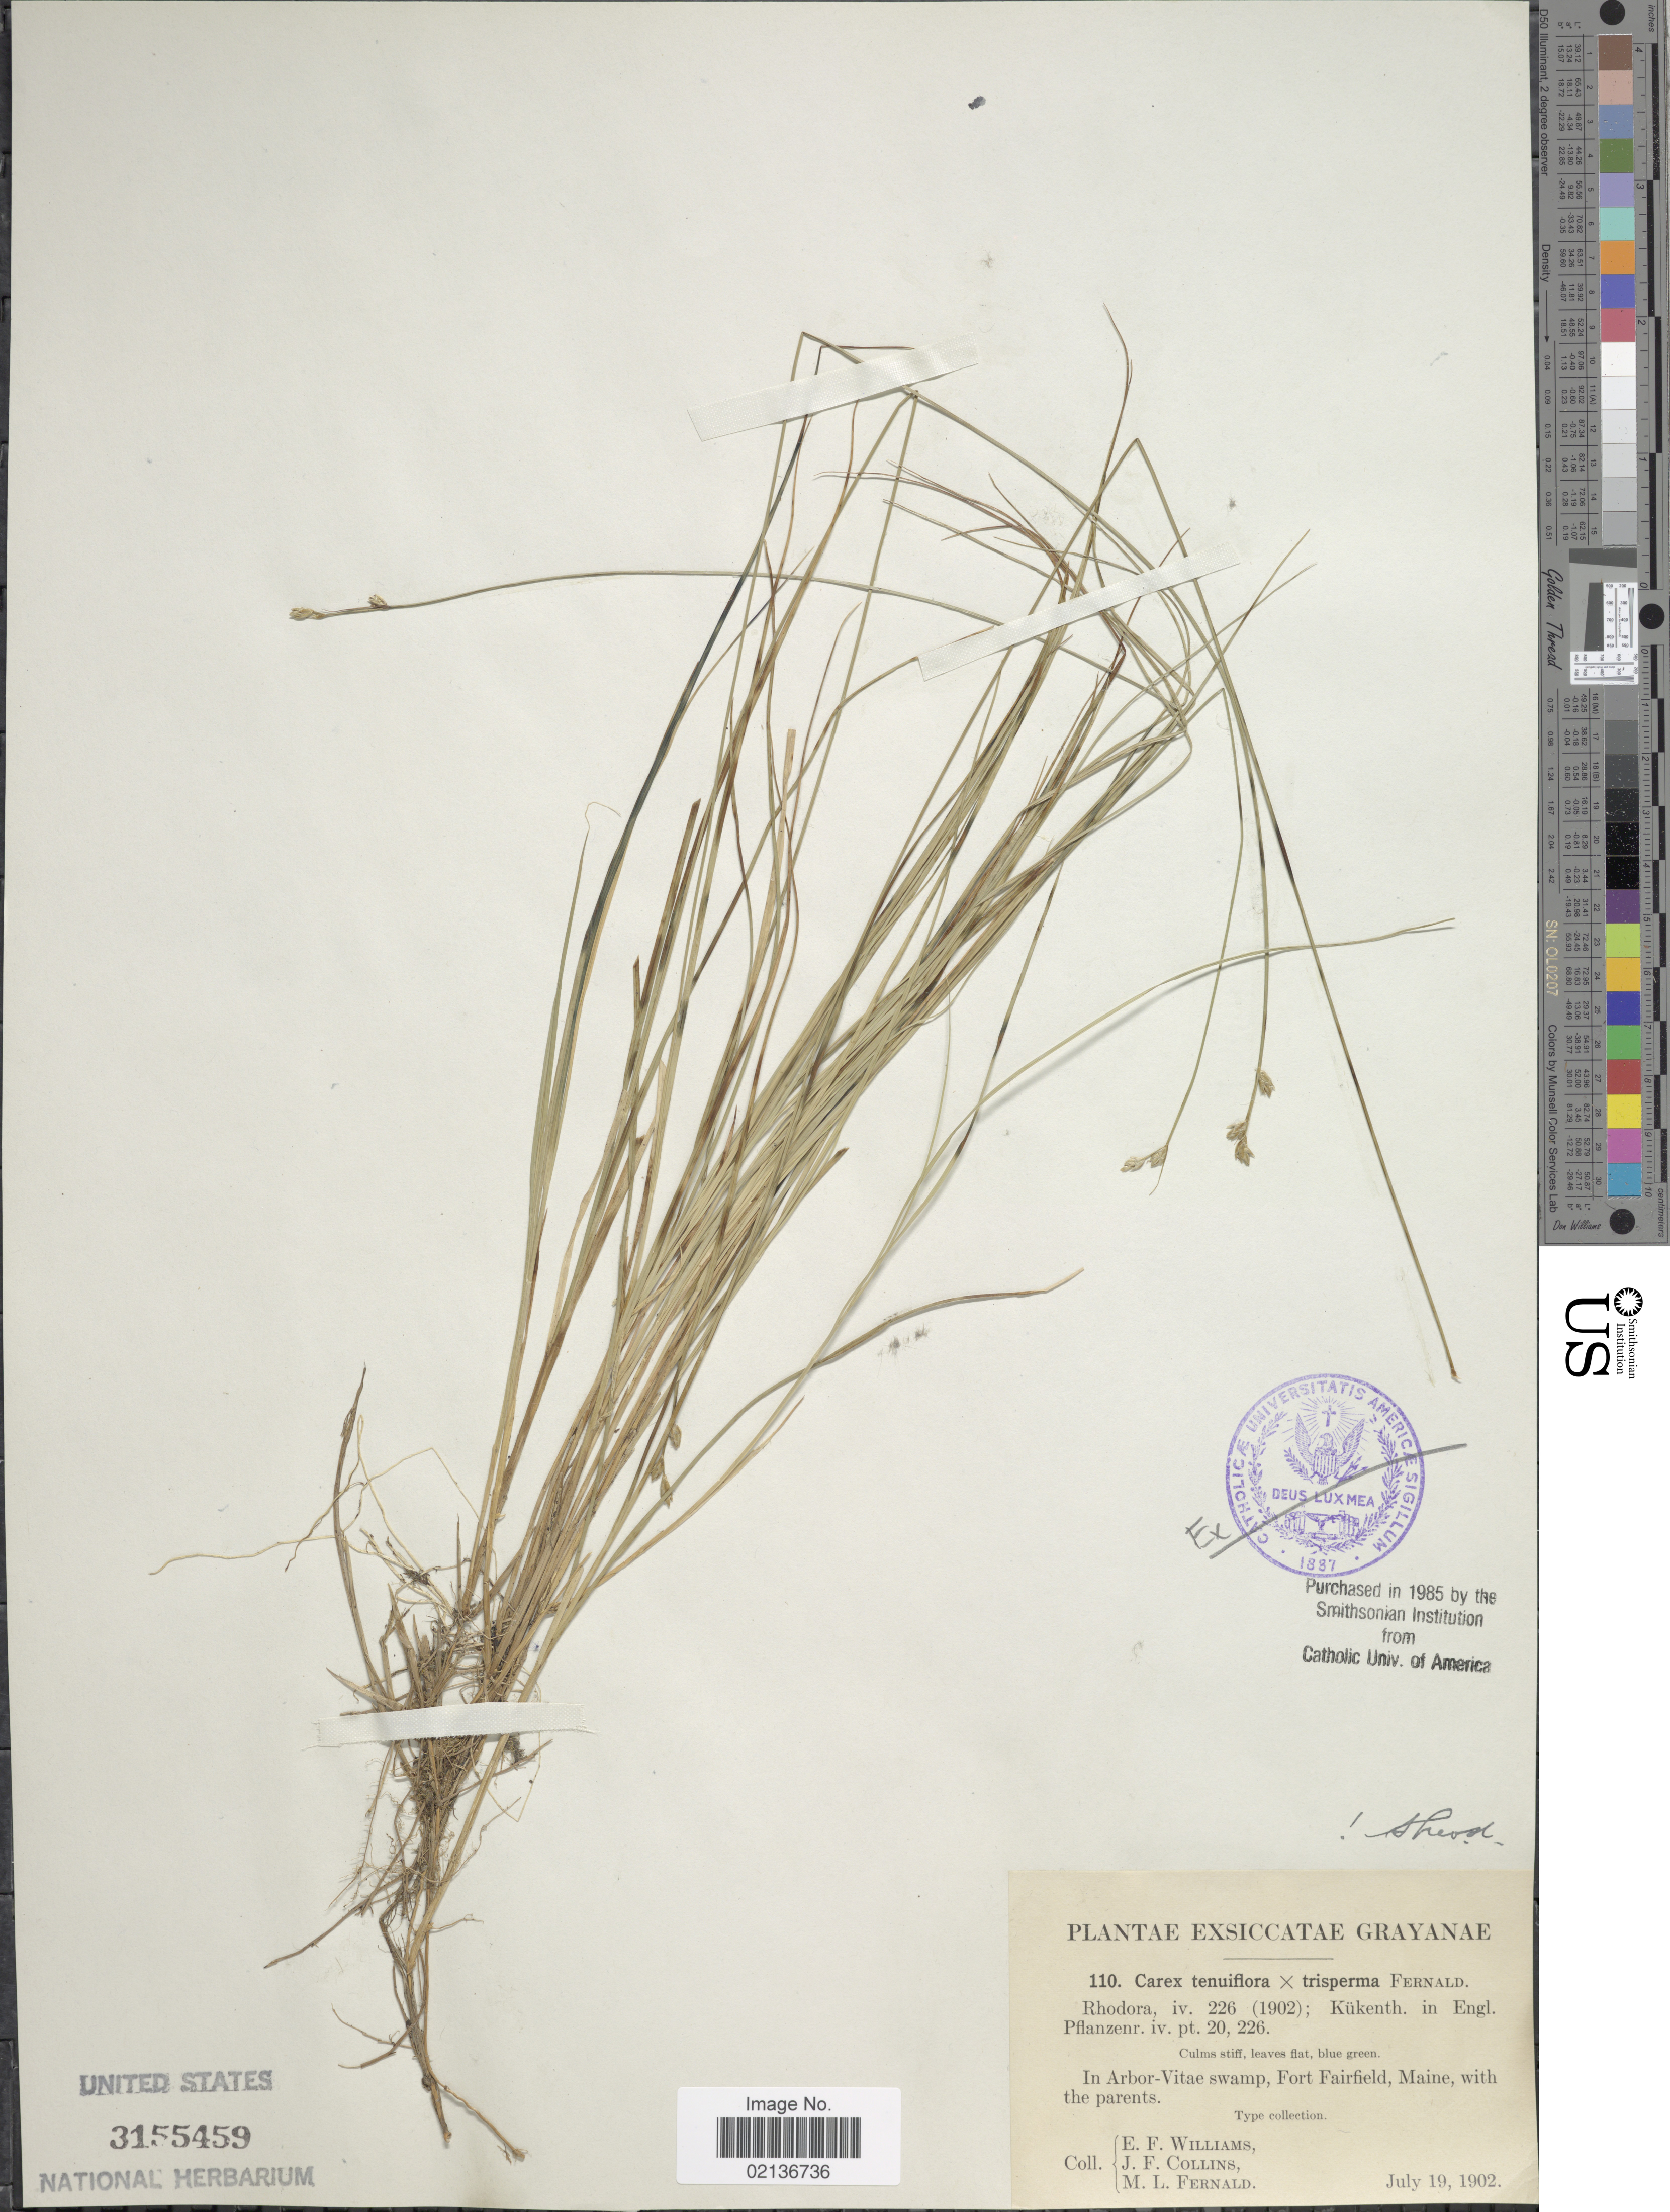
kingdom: Plantae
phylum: Tracheophyta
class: Liliopsida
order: Poales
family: Cyperaceae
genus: Carex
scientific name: Carex tenuiflora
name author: Wahlenb.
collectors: E. Williams, J. Collins & M. L. Fernald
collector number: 110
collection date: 1902-07-19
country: United States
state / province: Maine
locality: In Arbor-Vitae swamp, Fort Fairfield.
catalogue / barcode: US 3155459